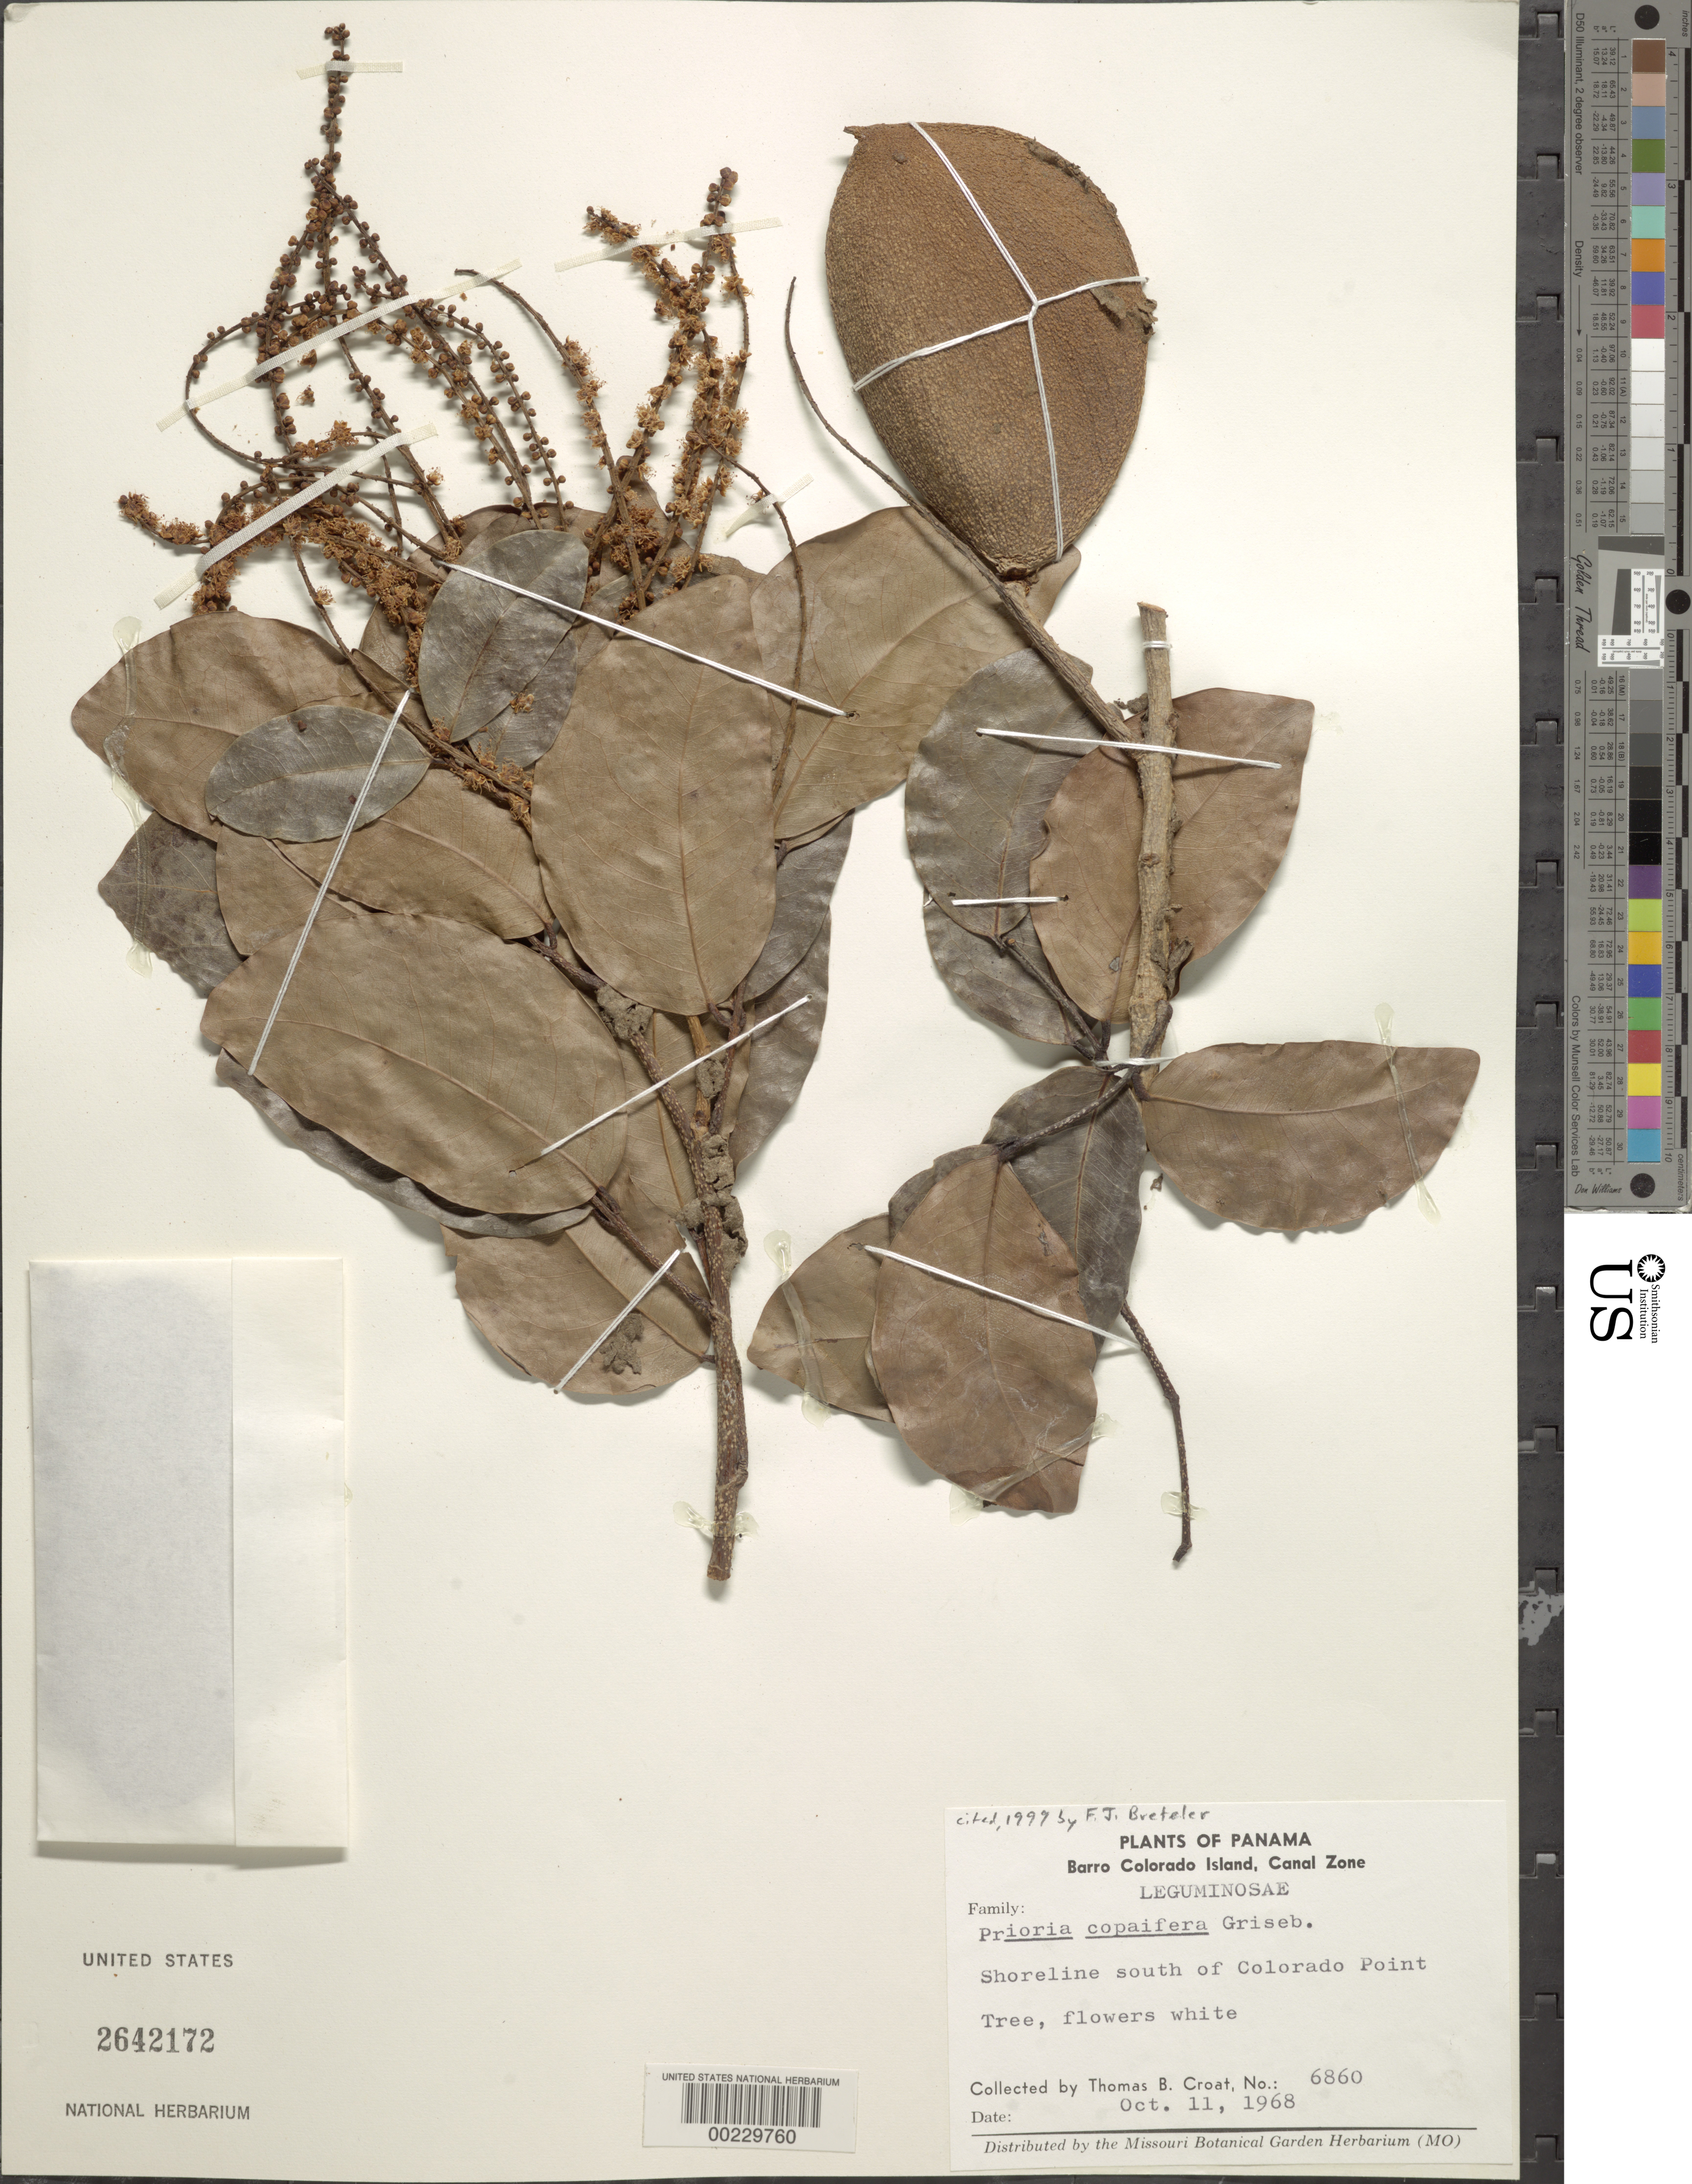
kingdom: Plantae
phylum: Tracheophyta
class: Magnoliopsida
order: Fabales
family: Fabaceae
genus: Prioria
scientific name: Prioria copaifera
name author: Griseb.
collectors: T. B. Croat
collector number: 6860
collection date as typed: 11 Oct 1968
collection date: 1968-10-11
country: Panama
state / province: Panamá Oeste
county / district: Canal Zone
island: Barro Colorado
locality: Shorelines of Colorado Point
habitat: Shoreline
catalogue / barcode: US 2642172